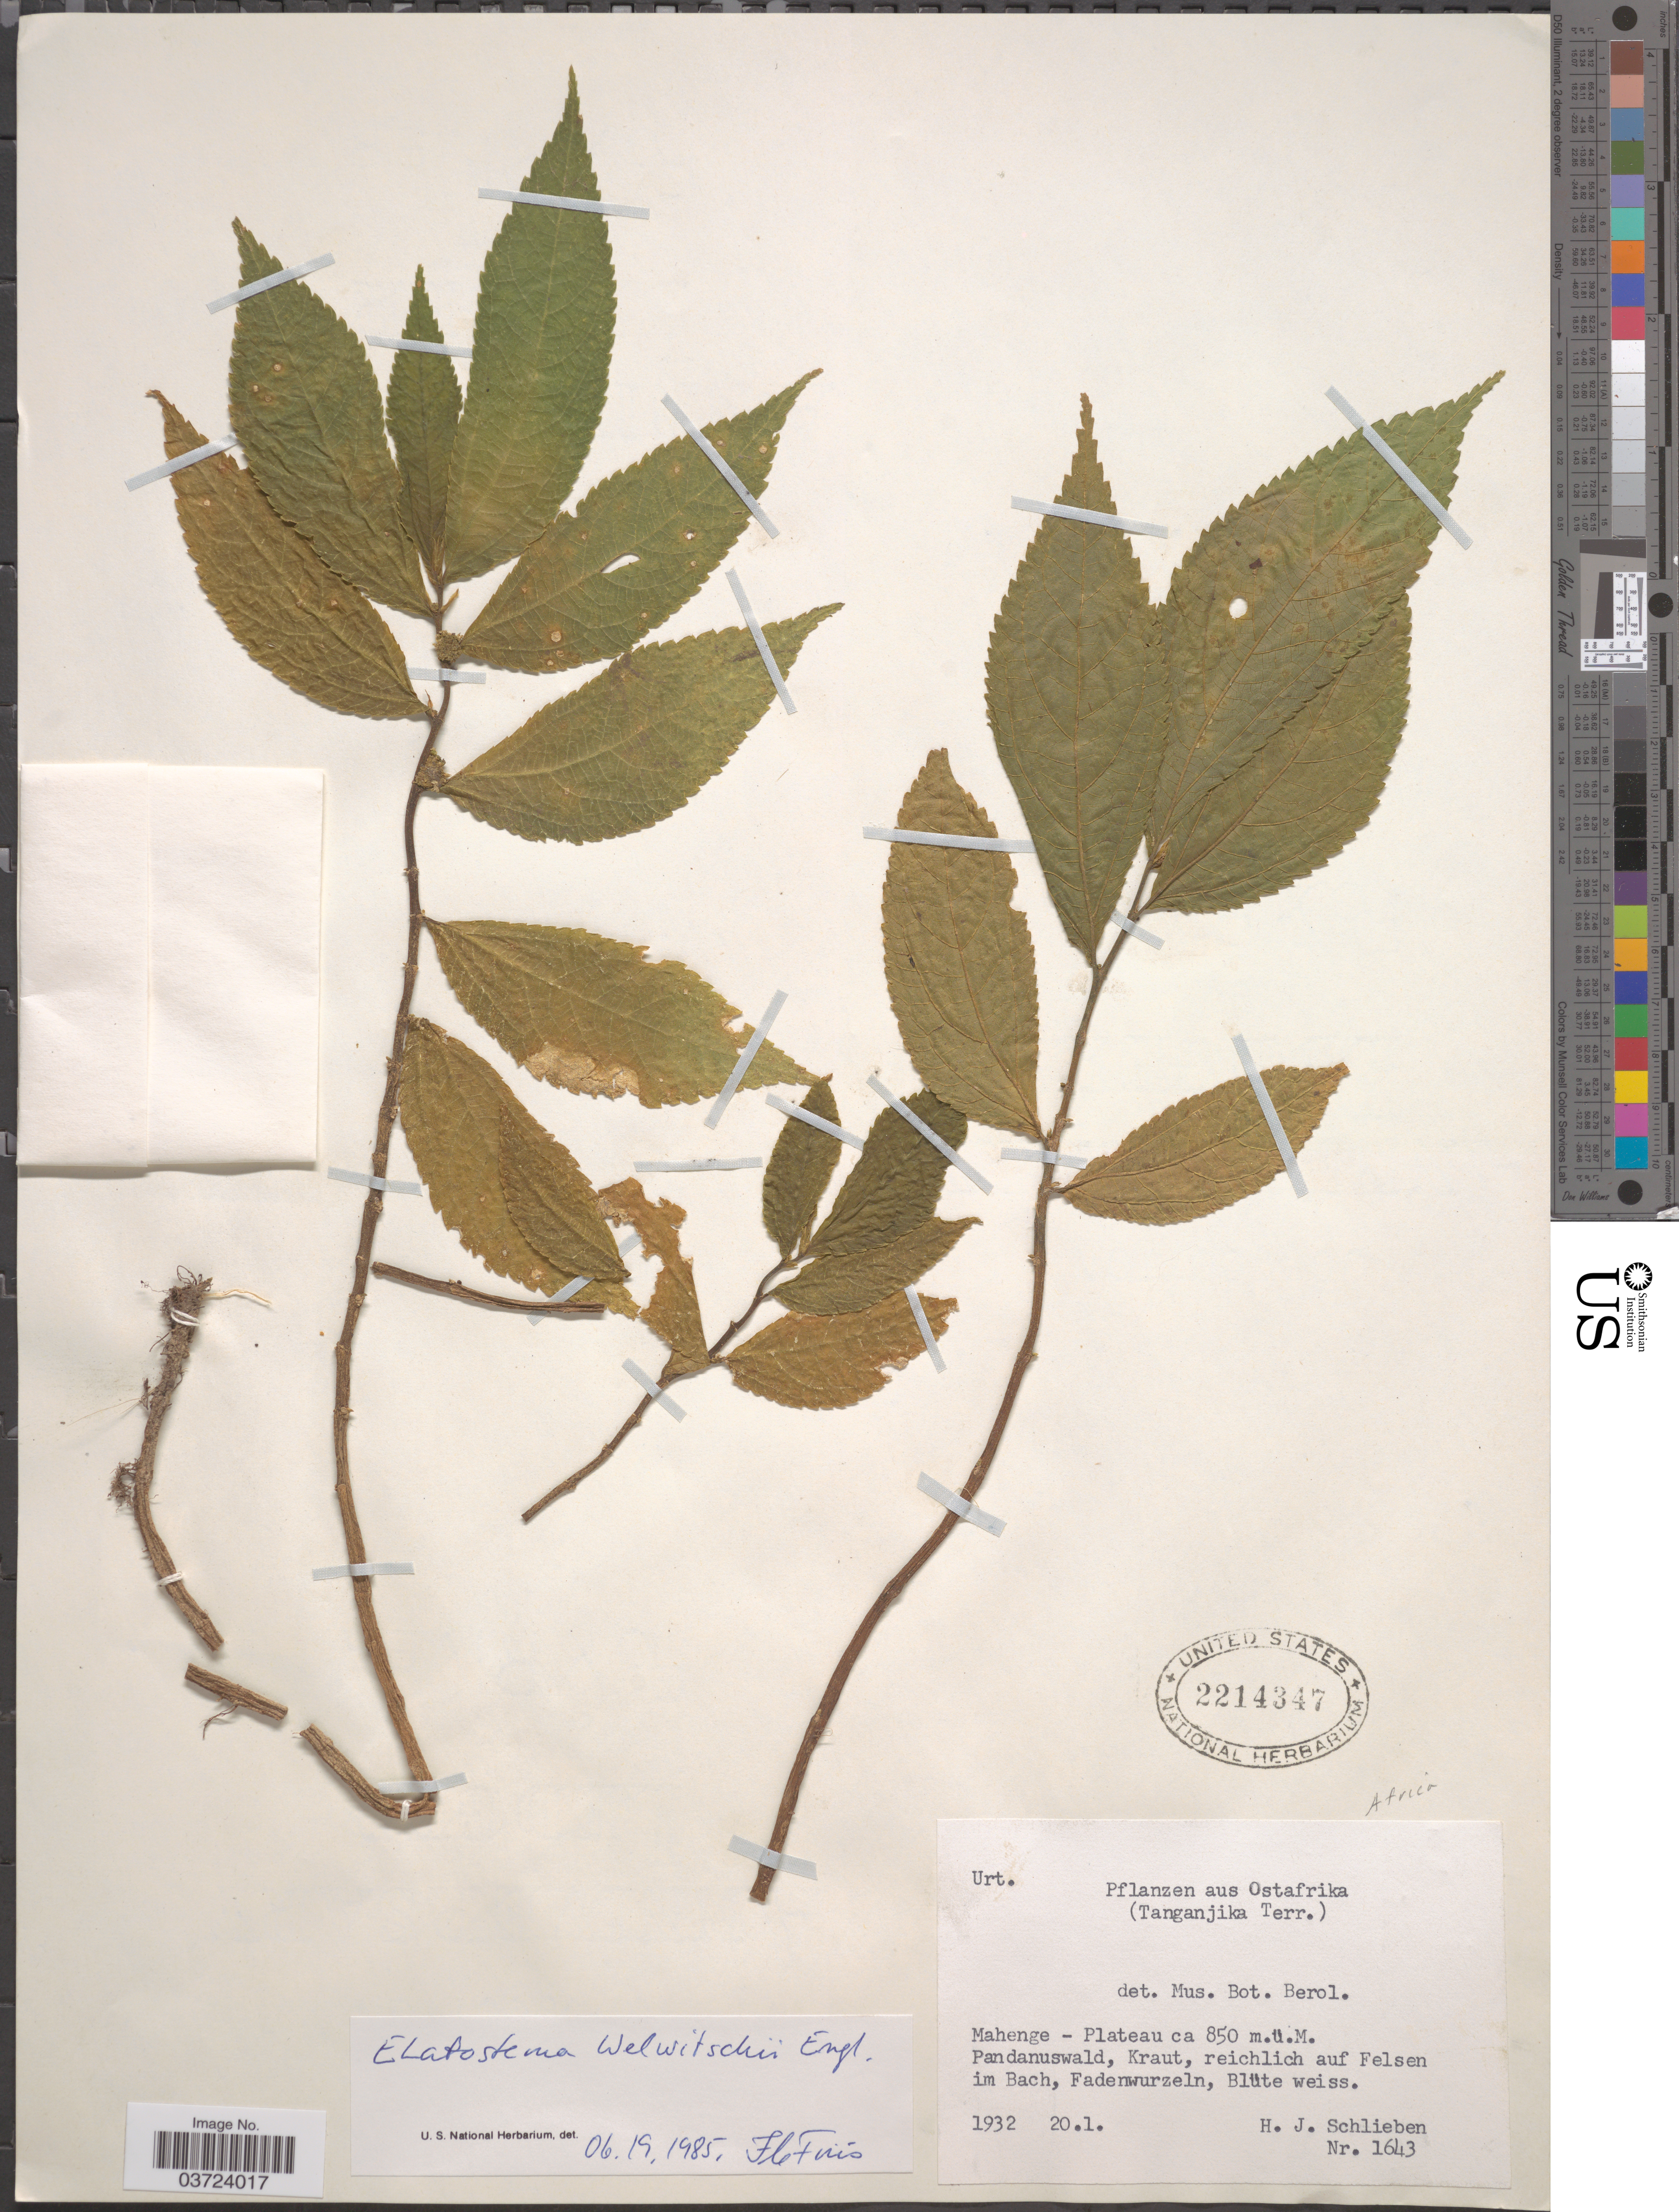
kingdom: Plantae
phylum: Tracheophyta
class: Magnoliopsida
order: Rosales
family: Urticaceae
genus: Elatostema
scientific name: Elatostema welwitschii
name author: Engl.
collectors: H. J. Schlieben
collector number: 1643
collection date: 1932-01-20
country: Tanzania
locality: Osafrika. (Tanganjika Terr.). Mehenge - Plateau.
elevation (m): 850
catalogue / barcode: US 2214347